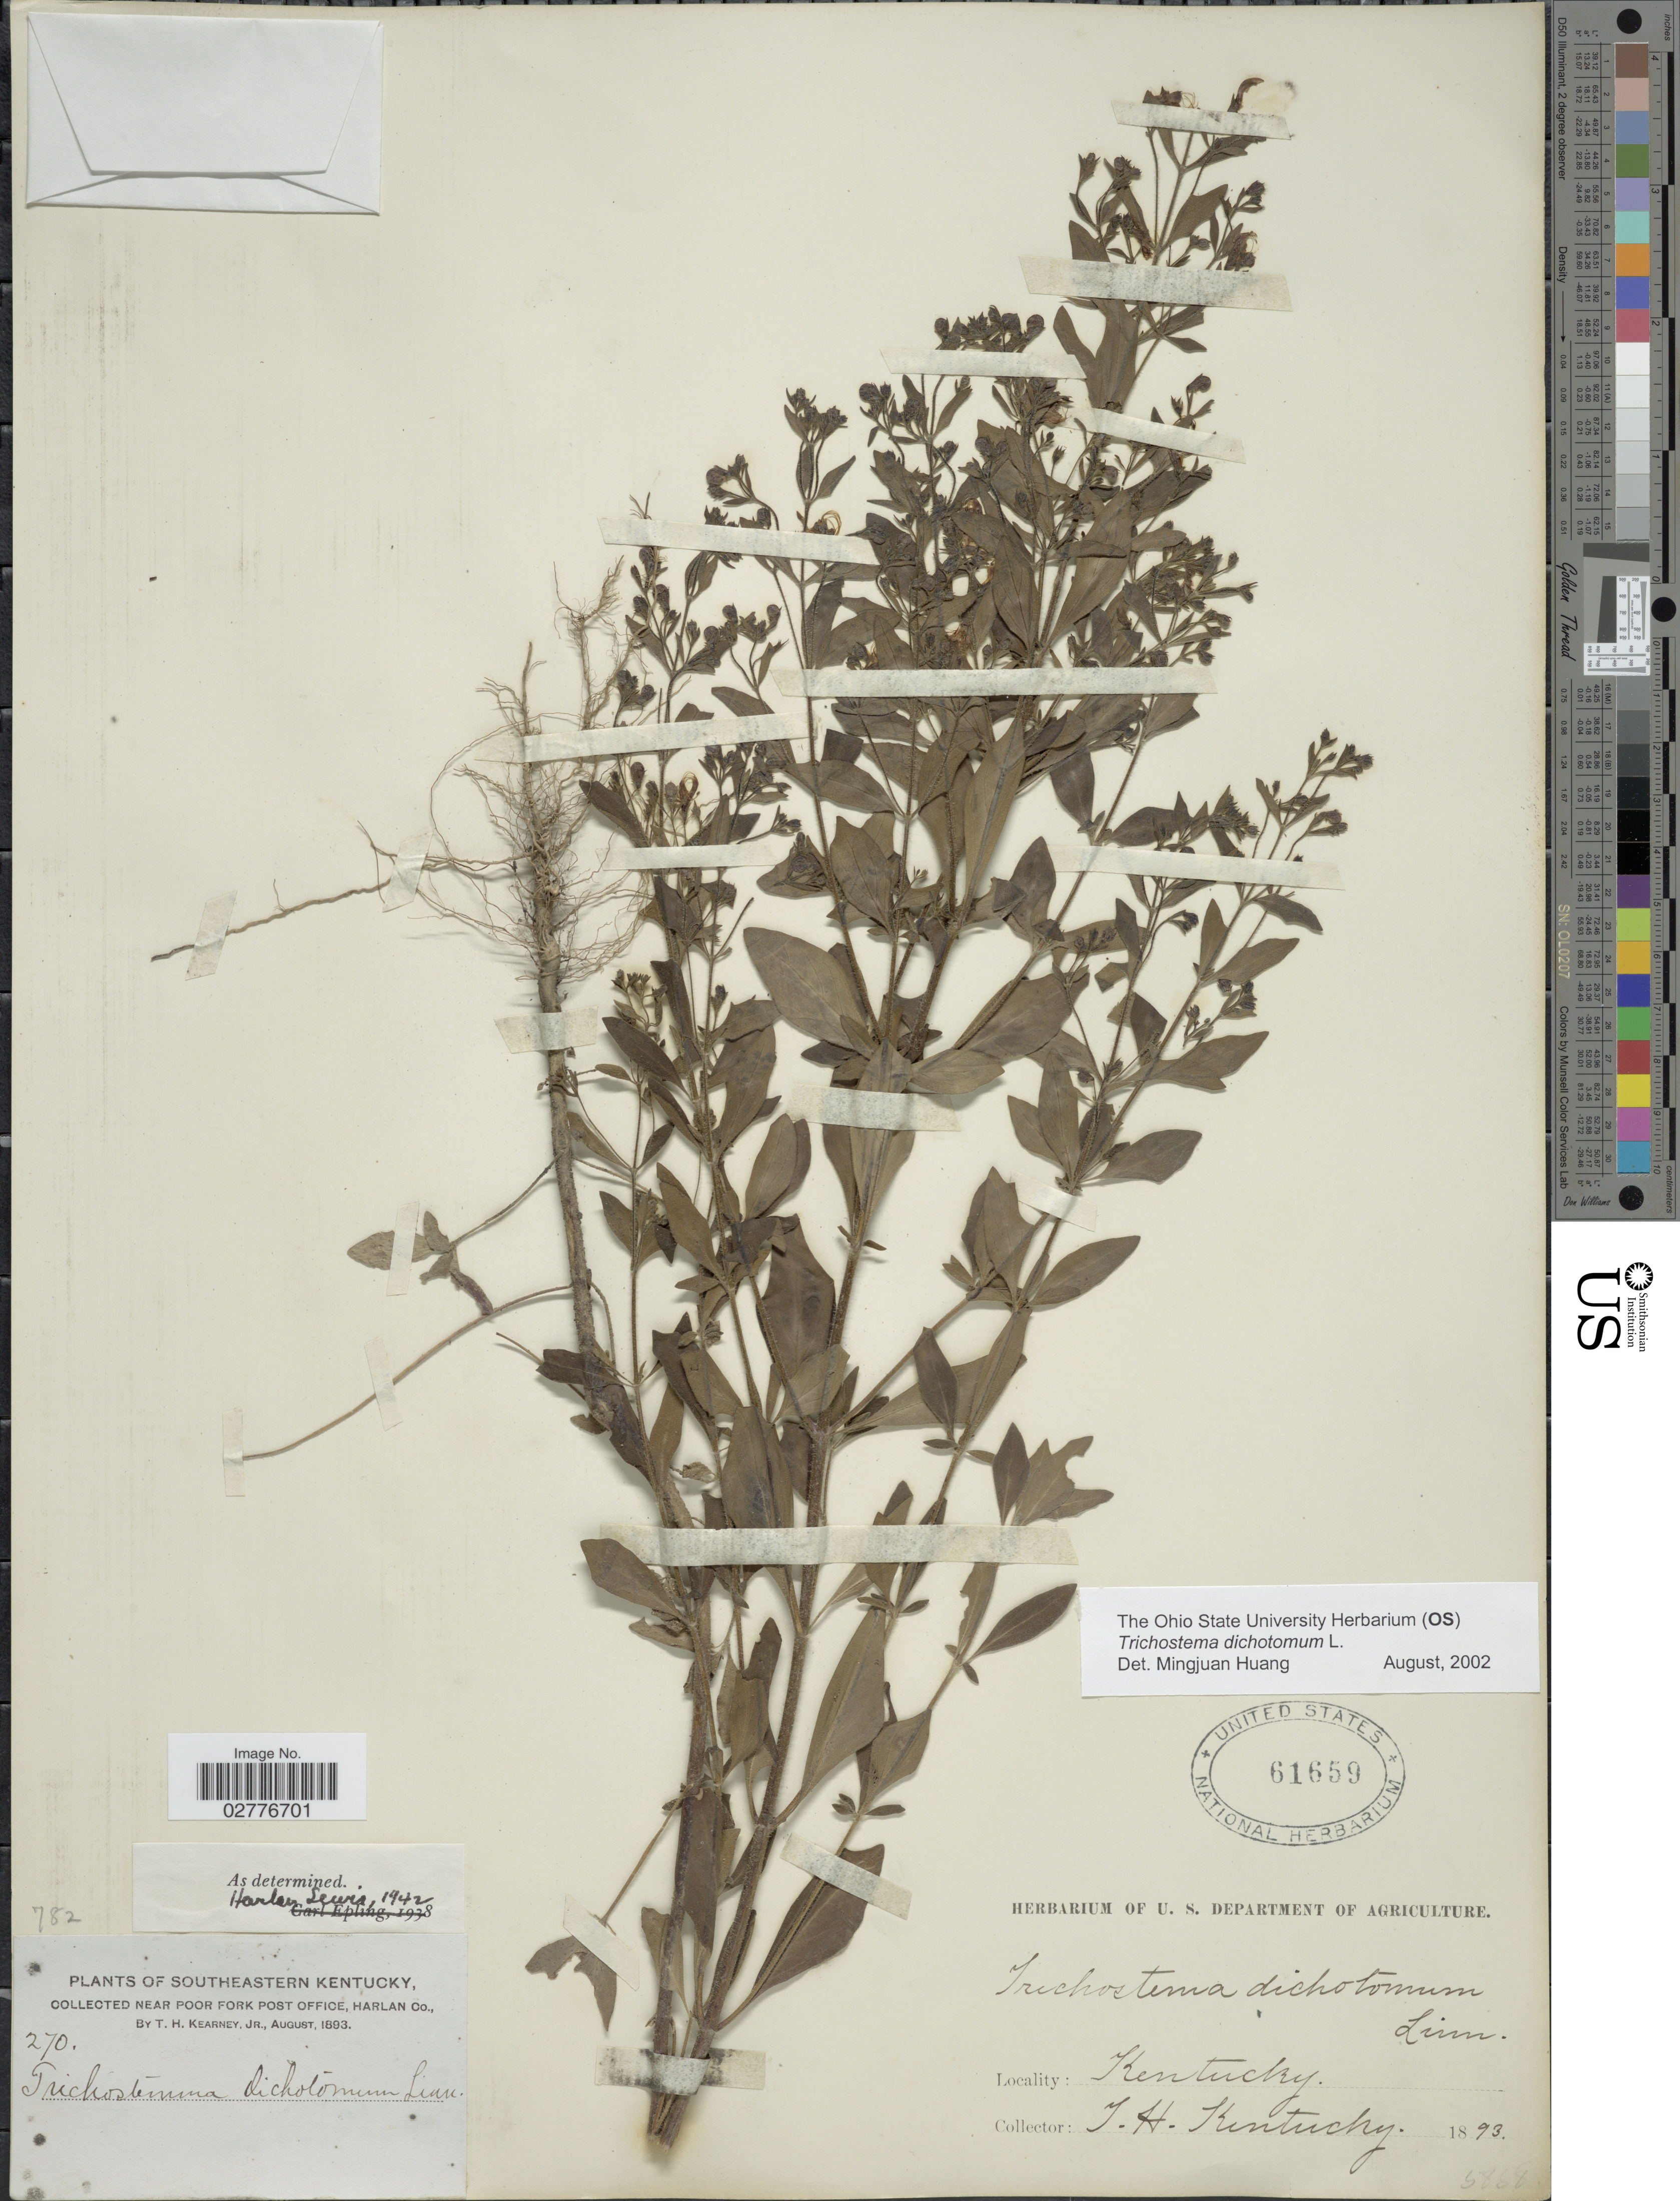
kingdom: Plantae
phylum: Tracheophyta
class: Magnoliopsida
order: Lamiales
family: Lamiaceae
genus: Trichostema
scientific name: Trichostema dichotomum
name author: L.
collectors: T. H. Kearney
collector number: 270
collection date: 1893-08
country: United States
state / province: Kentucky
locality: Southeastern Kentucky. Near Poor Fork Post Office, Harlan Co.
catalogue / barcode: US 61659